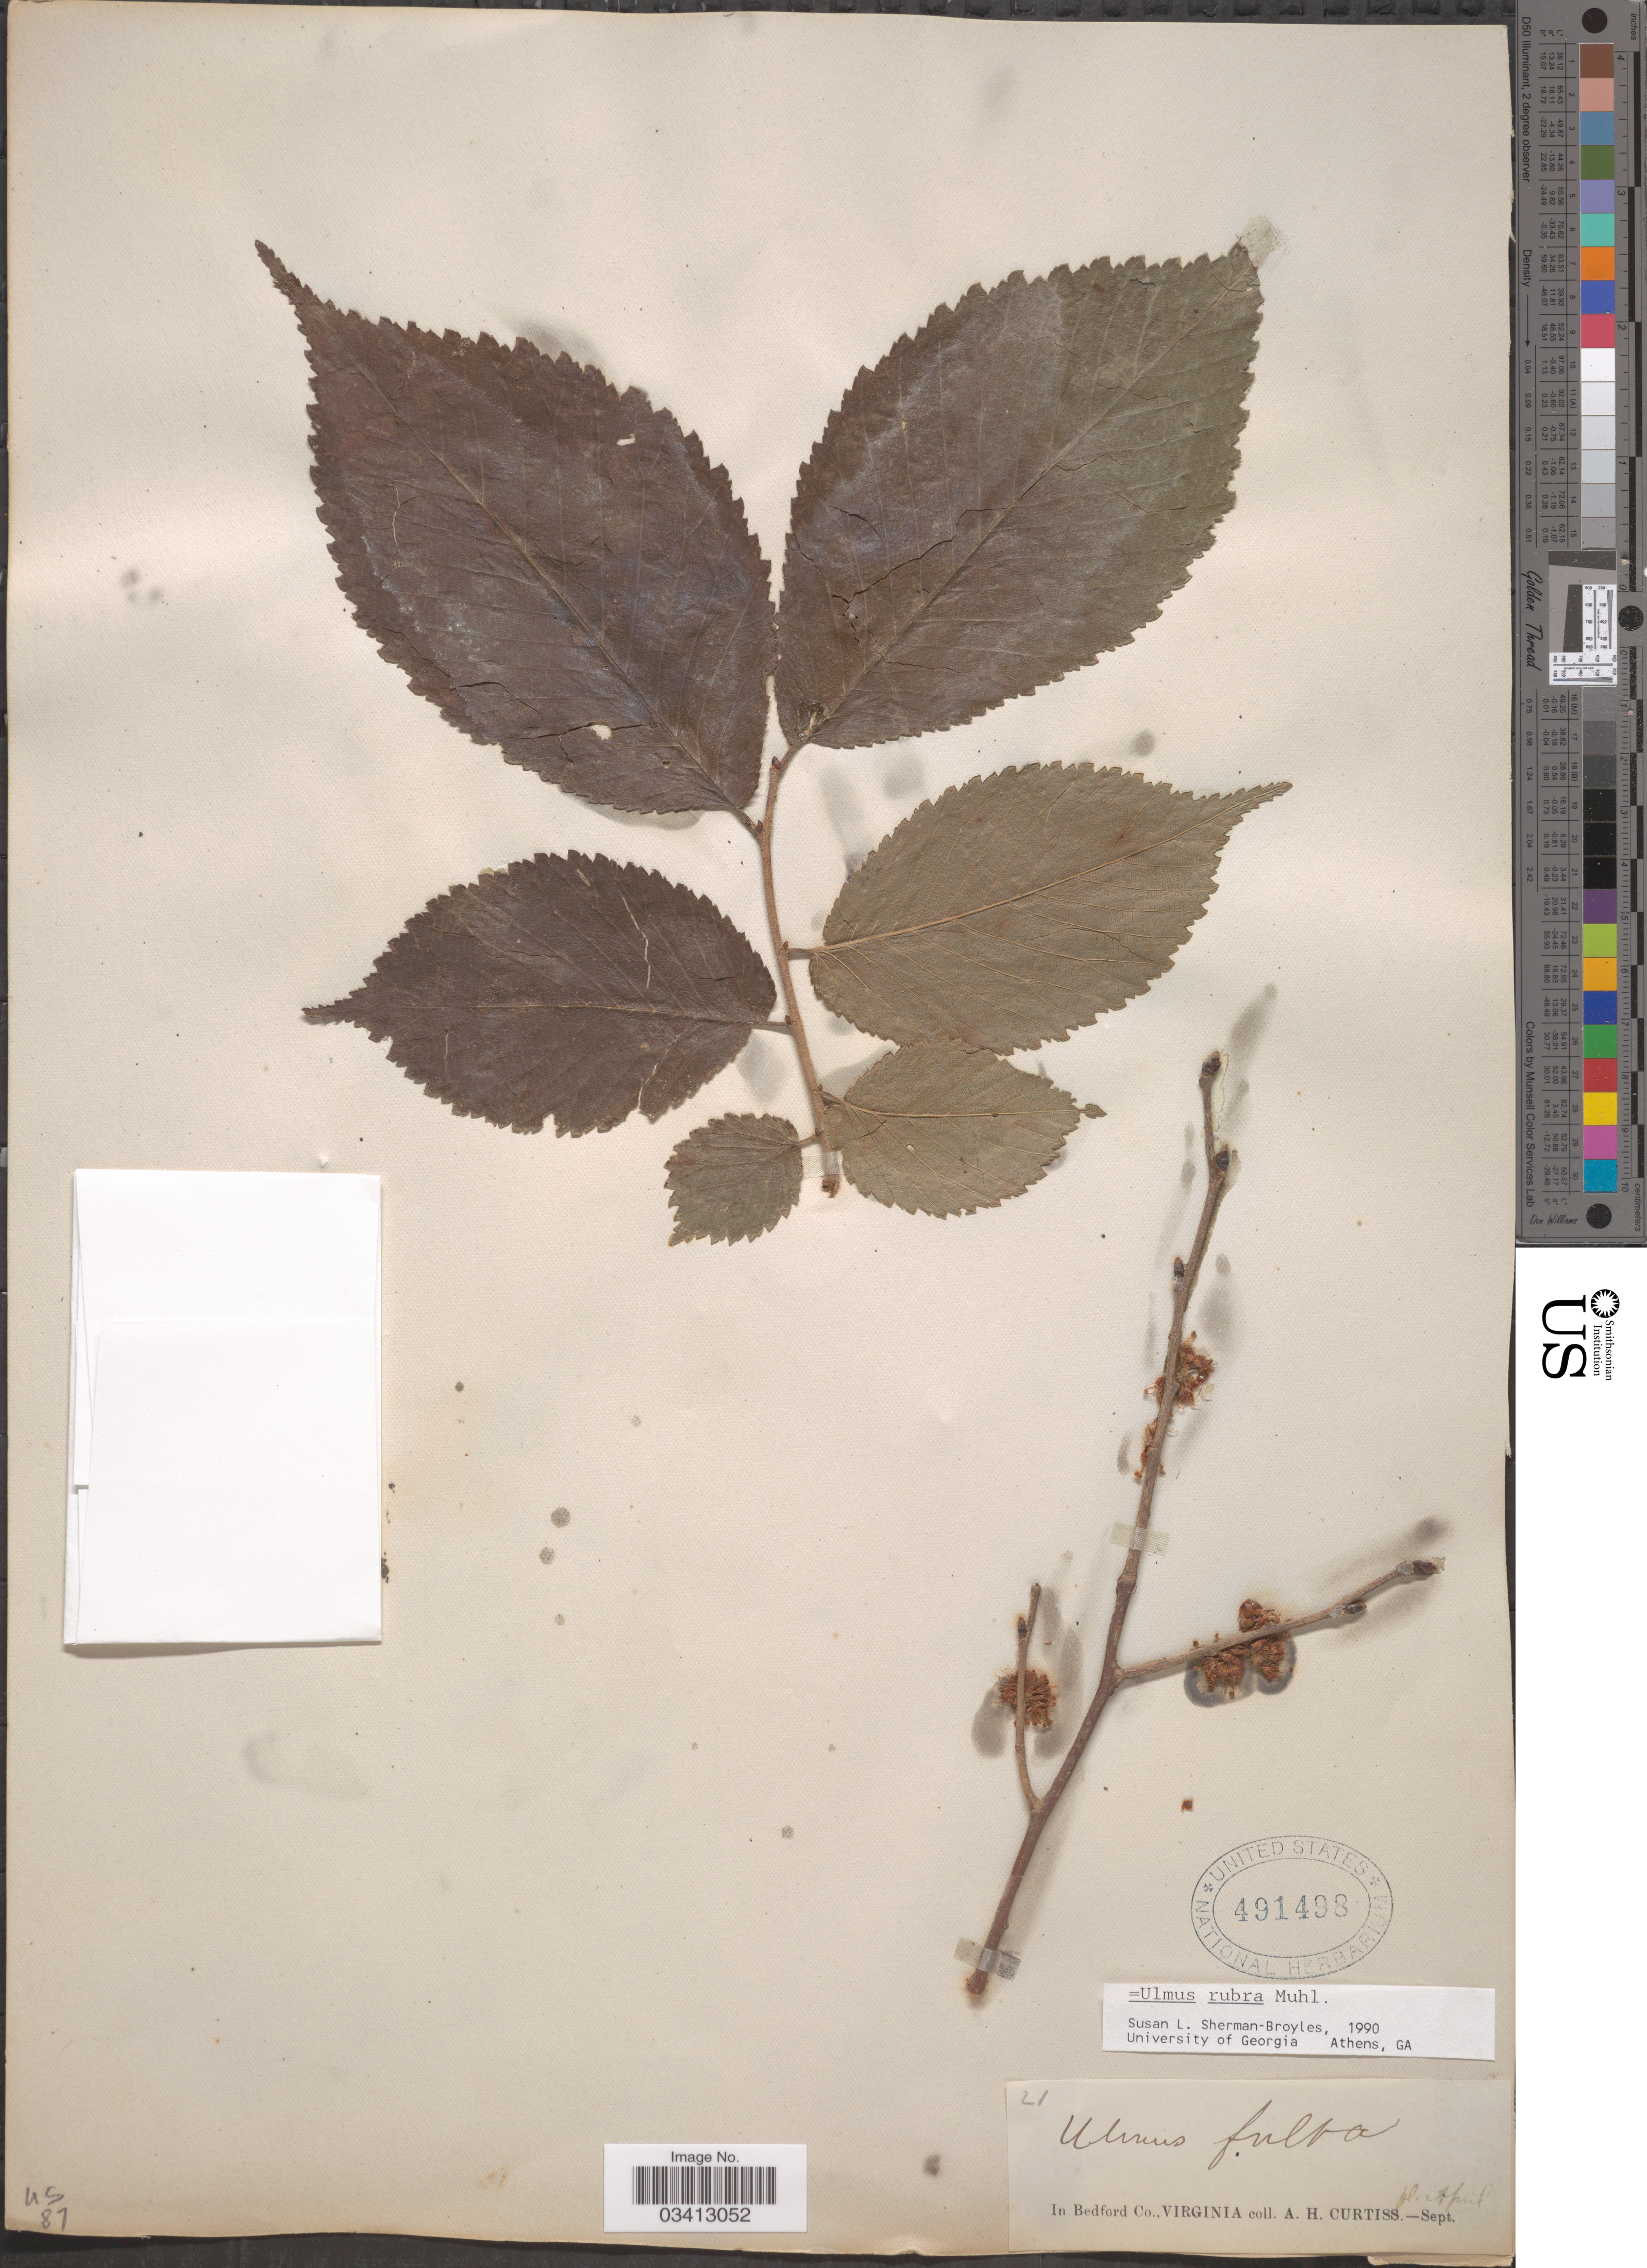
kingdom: Plantae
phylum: Tracheophyta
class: Magnoliopsida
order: Rosales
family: Ulmaceae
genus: Ulmus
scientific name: Ulmus rubra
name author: Muhl.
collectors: A. H. Curtiss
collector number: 21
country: United States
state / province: Virginia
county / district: Bedford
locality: In Bedford Co.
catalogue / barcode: US 491498